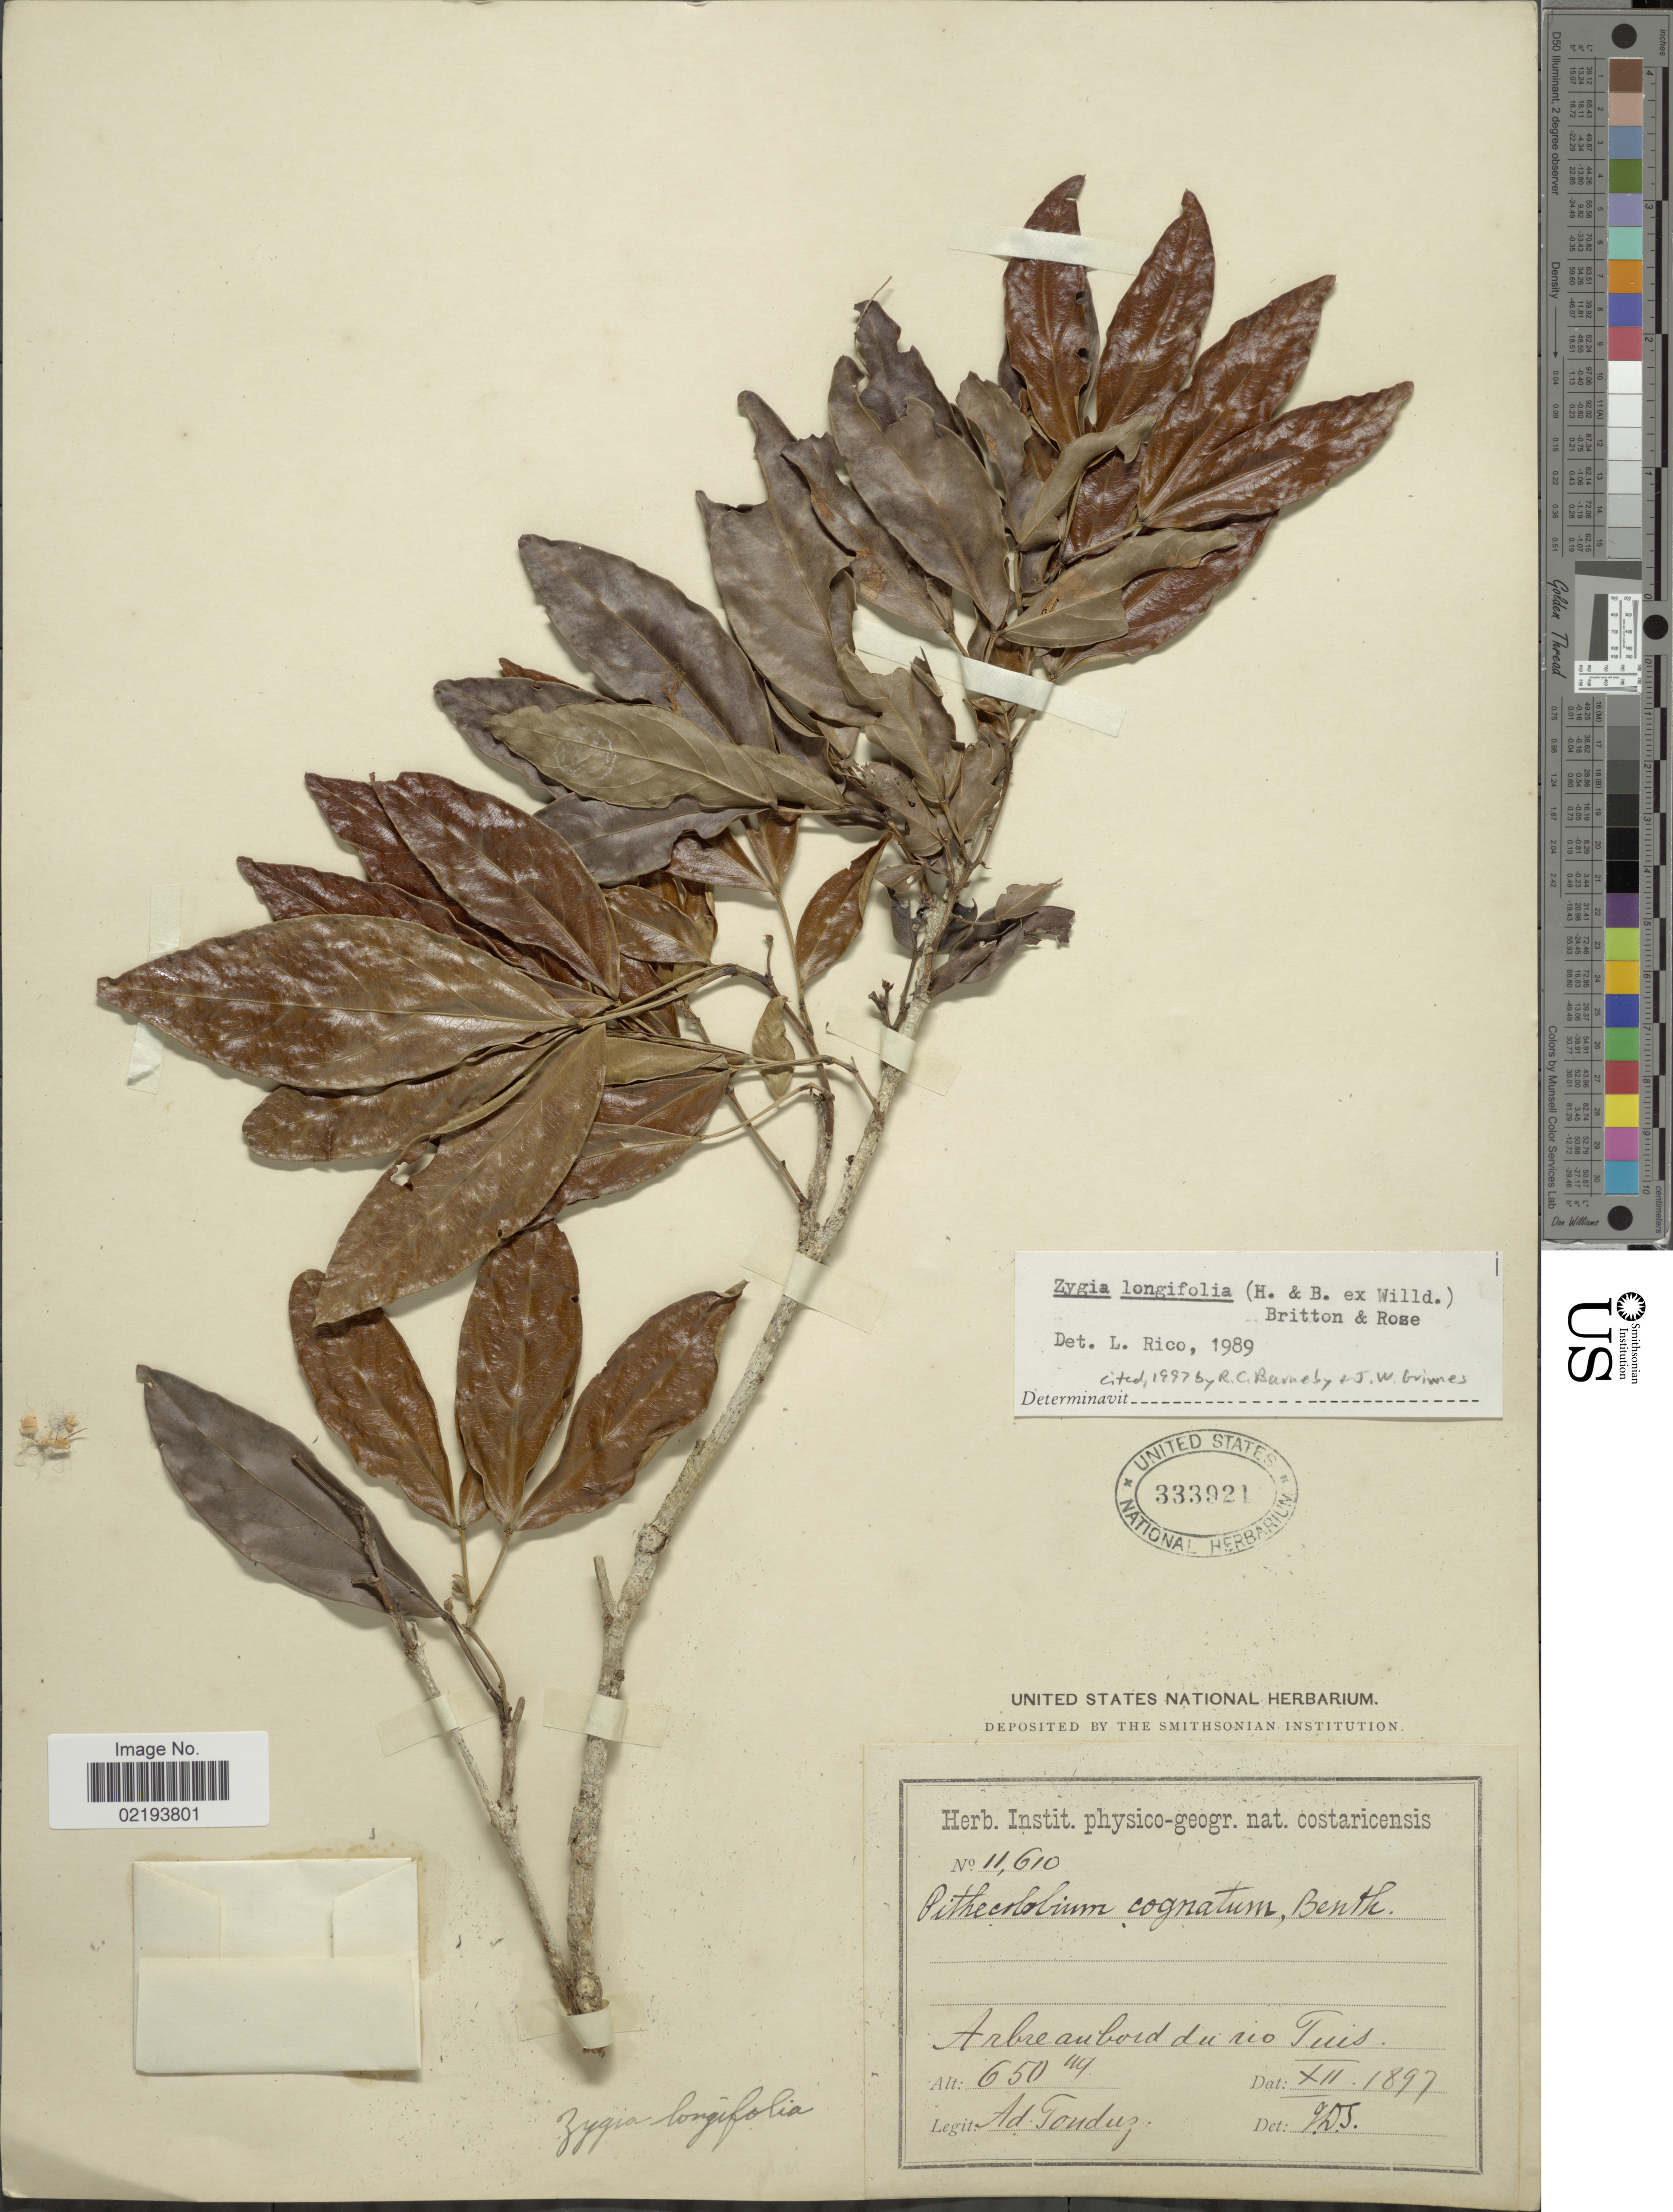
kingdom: Plantae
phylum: Tracheophyta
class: Magnoliopsida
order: Fabales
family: Fabaceae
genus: Zygia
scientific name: Zygia longifolia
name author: (Willd.) Britton & Rose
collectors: A. Tonduz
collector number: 11610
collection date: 1897-12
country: Costa Rica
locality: Arbre au bord du rio Tuis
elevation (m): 650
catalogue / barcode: US 333921